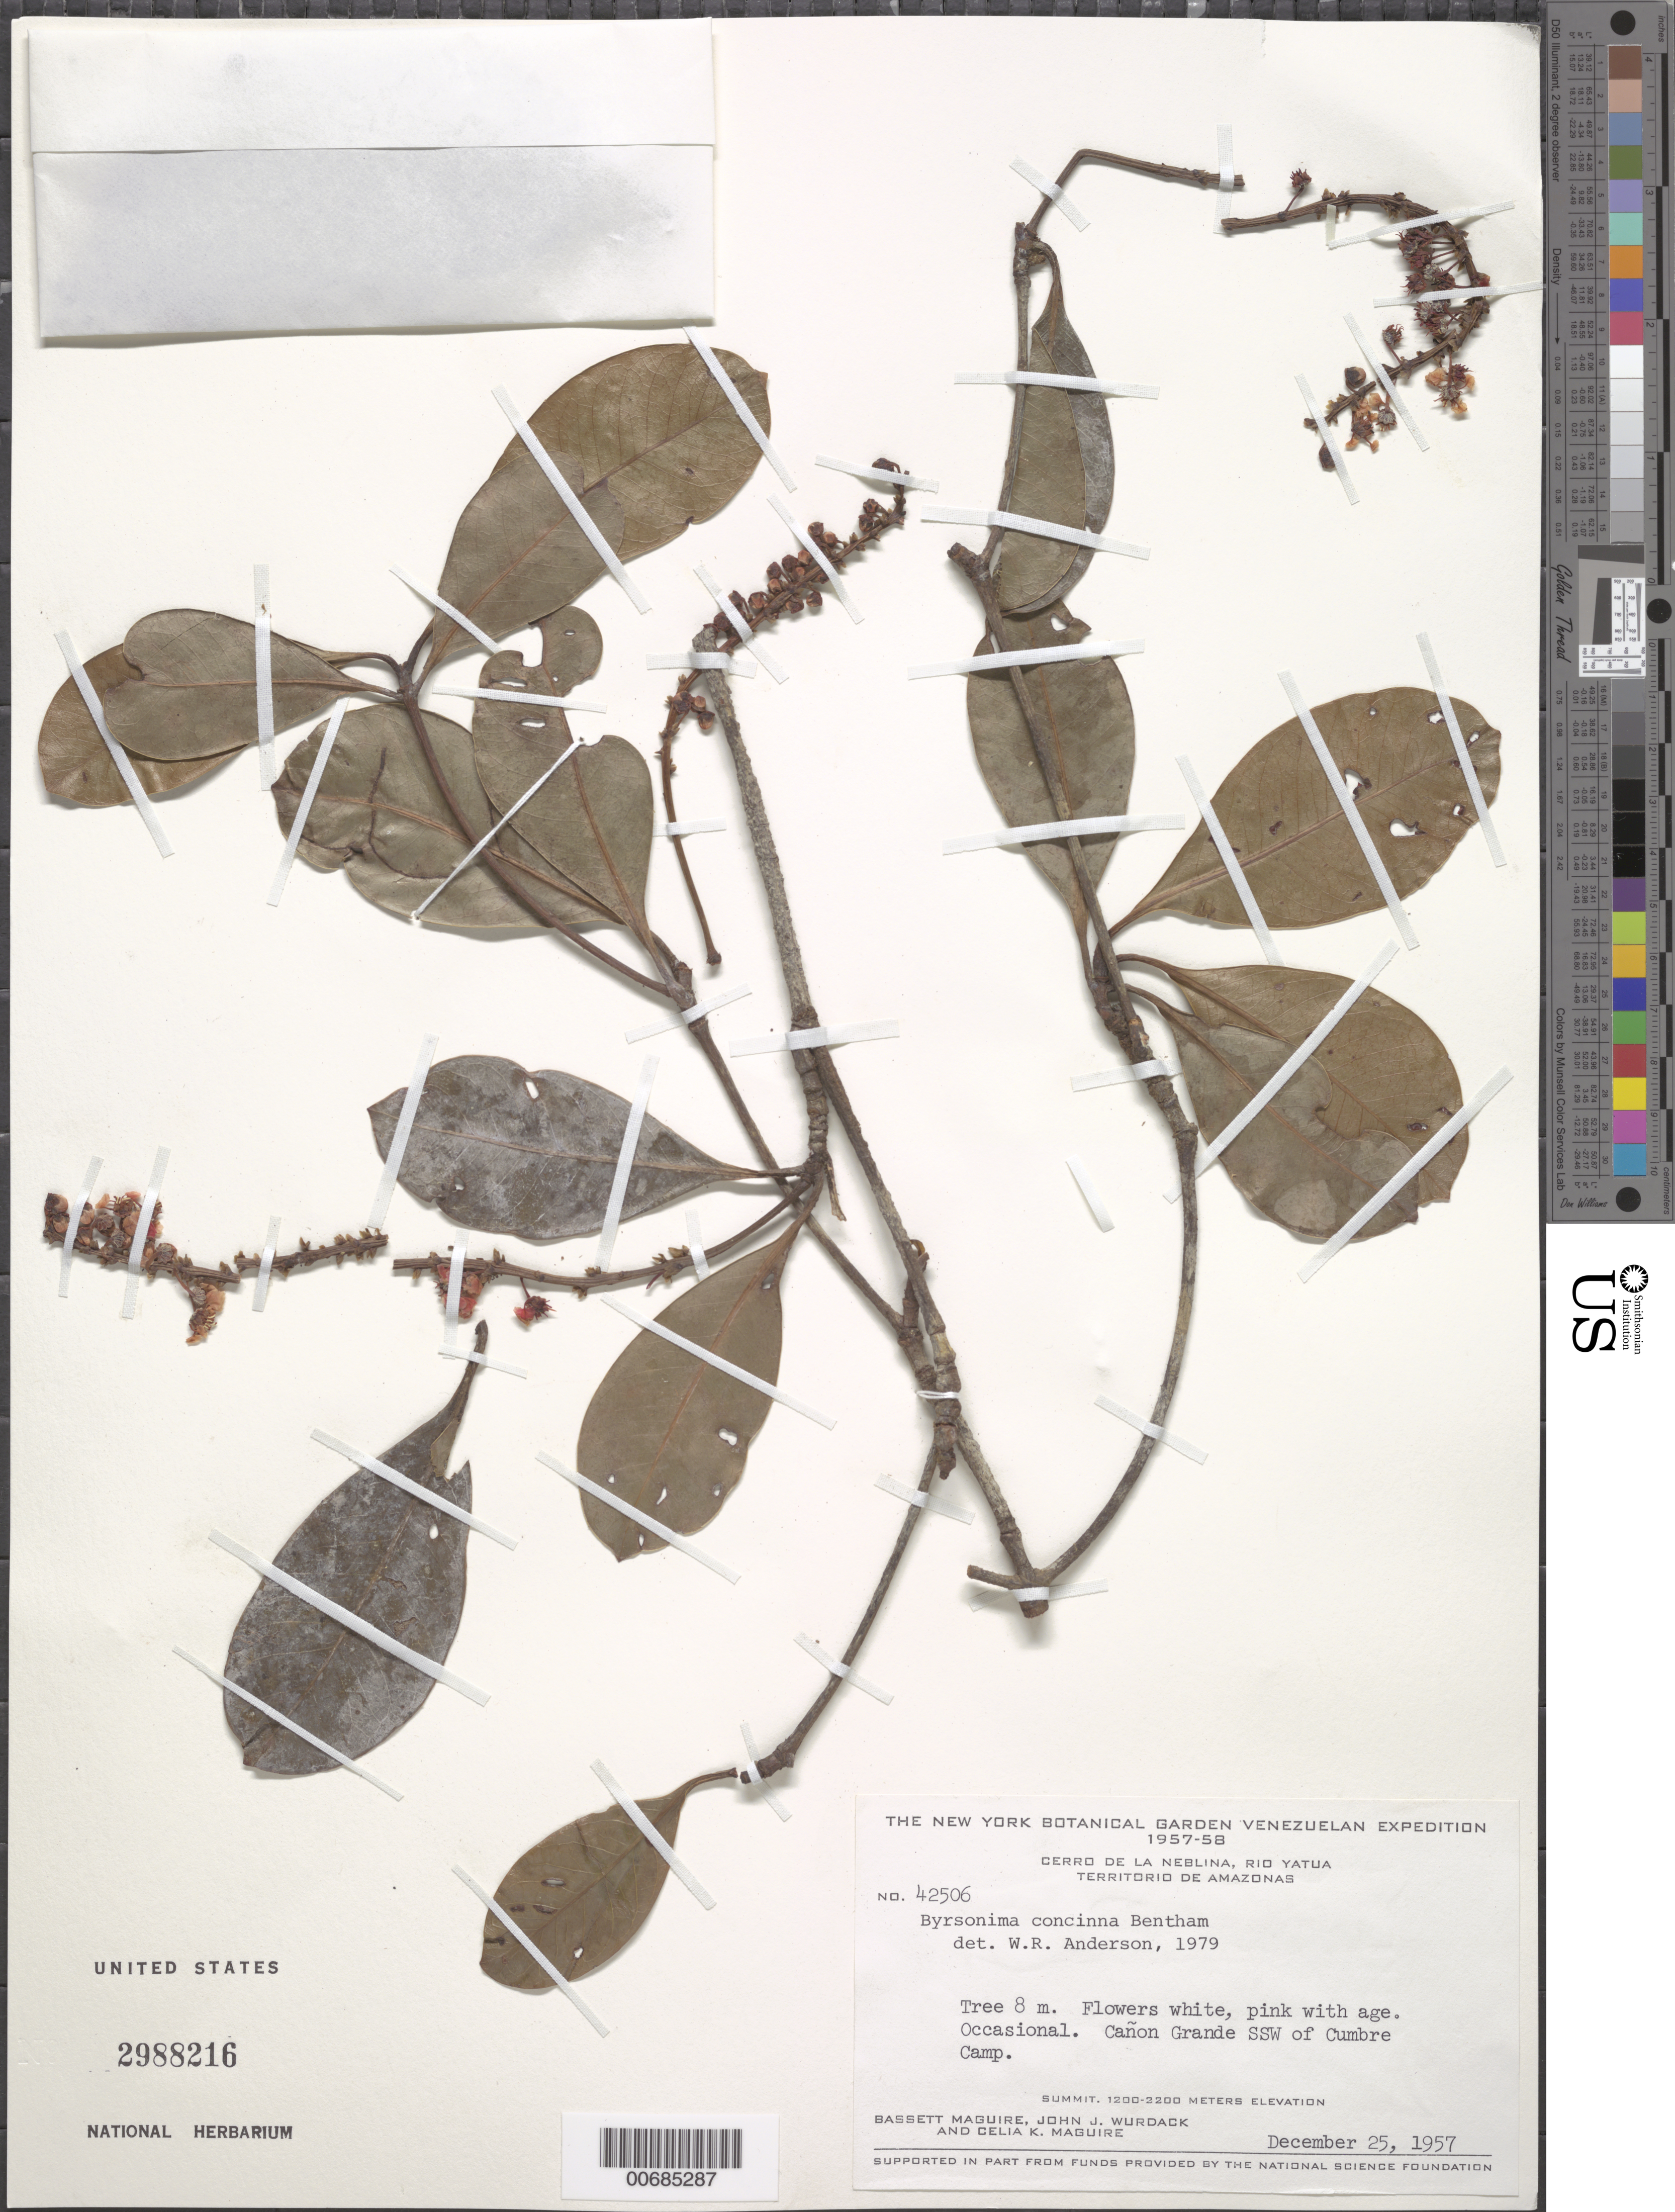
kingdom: Plantae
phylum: Tracheophyta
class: Magnoliopsida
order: Malpighiales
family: Malpighiaceae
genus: Byrsonima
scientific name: Byrsonima concinna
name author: Benth.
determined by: Anderson, W. R., (MICH), University of Michigan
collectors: B. Maguire, J. J. Wurdack & C. K. Maguire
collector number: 42506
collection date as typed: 25-Dec-57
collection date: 1957-12-25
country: Venezuela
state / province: Amazonas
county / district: Río Negro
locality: Cerro de la Neblina, Río Yatua, Caño Grande, SSW of Cumbre Camp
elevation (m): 1200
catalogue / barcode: US 2988216